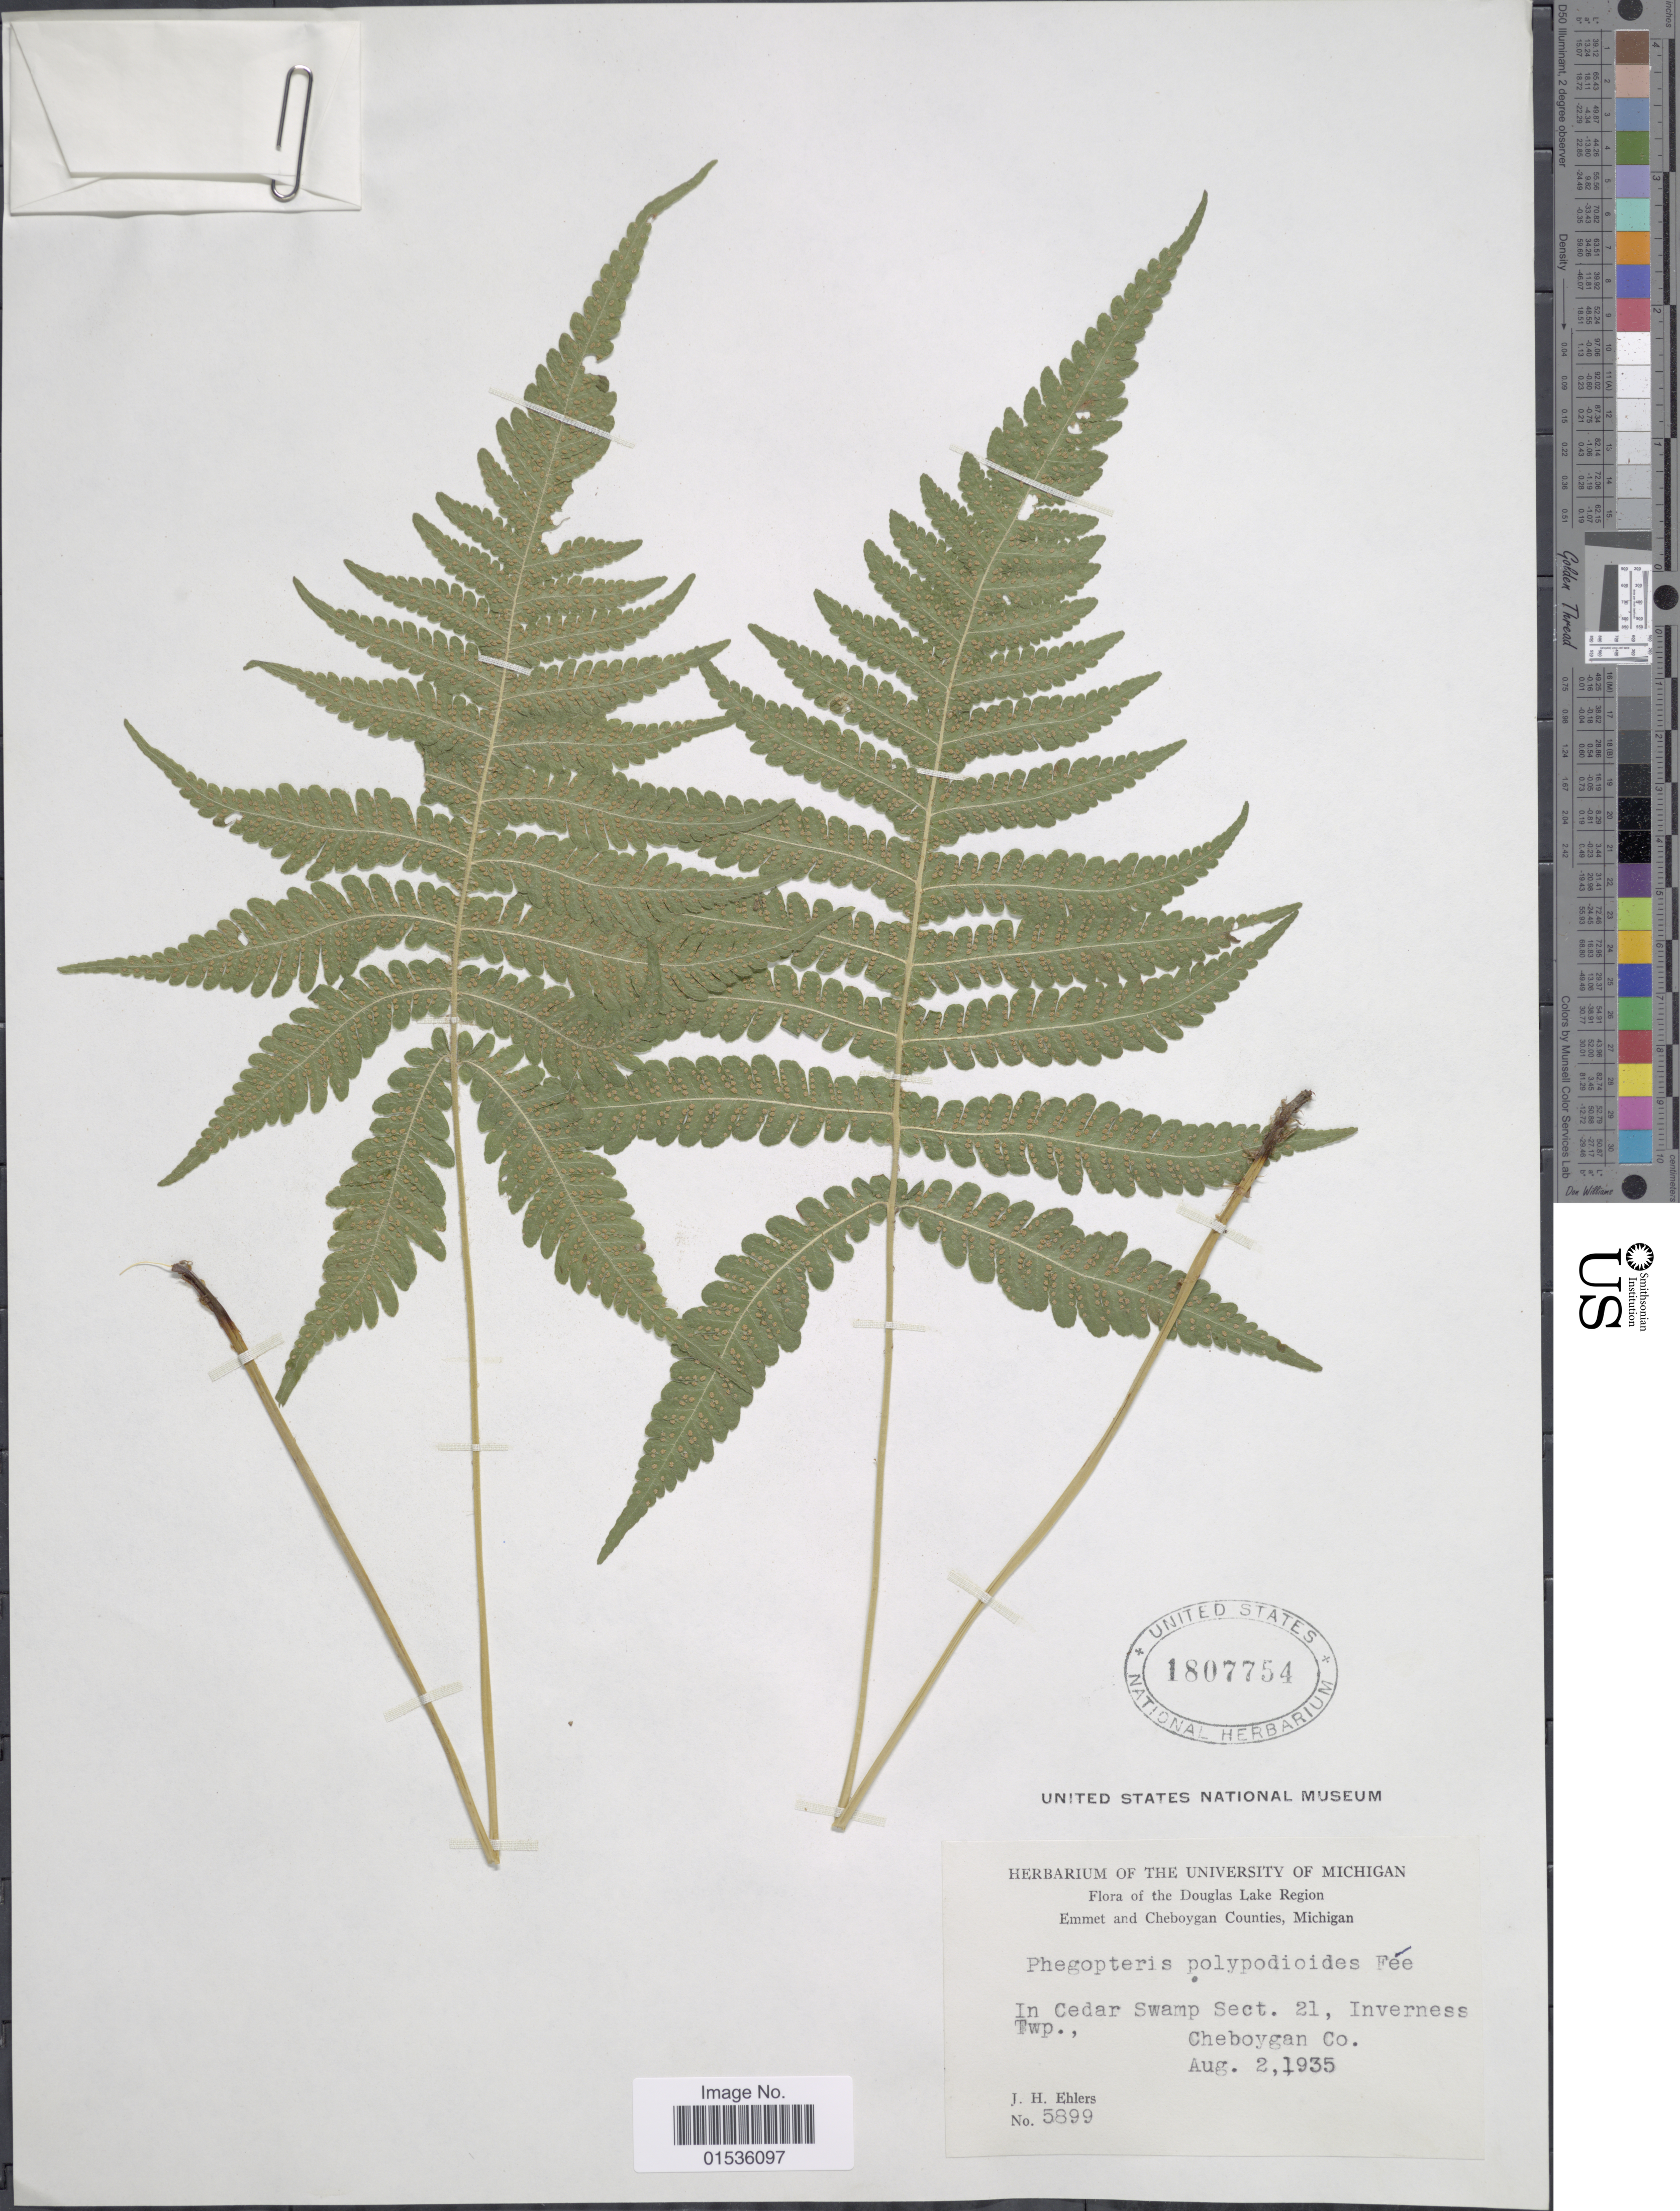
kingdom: Plantae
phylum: Tracheophyta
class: Polypodiopsida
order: Polypodiales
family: Thelypteridaceae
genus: Phegopteris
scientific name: Phegopteris connectilis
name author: (Michx.) Watt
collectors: J. H. Ehlers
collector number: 5899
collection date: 1935-08-02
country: United States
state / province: Michigan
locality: Douglas Lake Region, Emmet and Cheboygan Counties, Michigan. In Cedar Swamp Sect. 21, Inverness Twp. Cheboygan Co.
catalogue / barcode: US 1807754